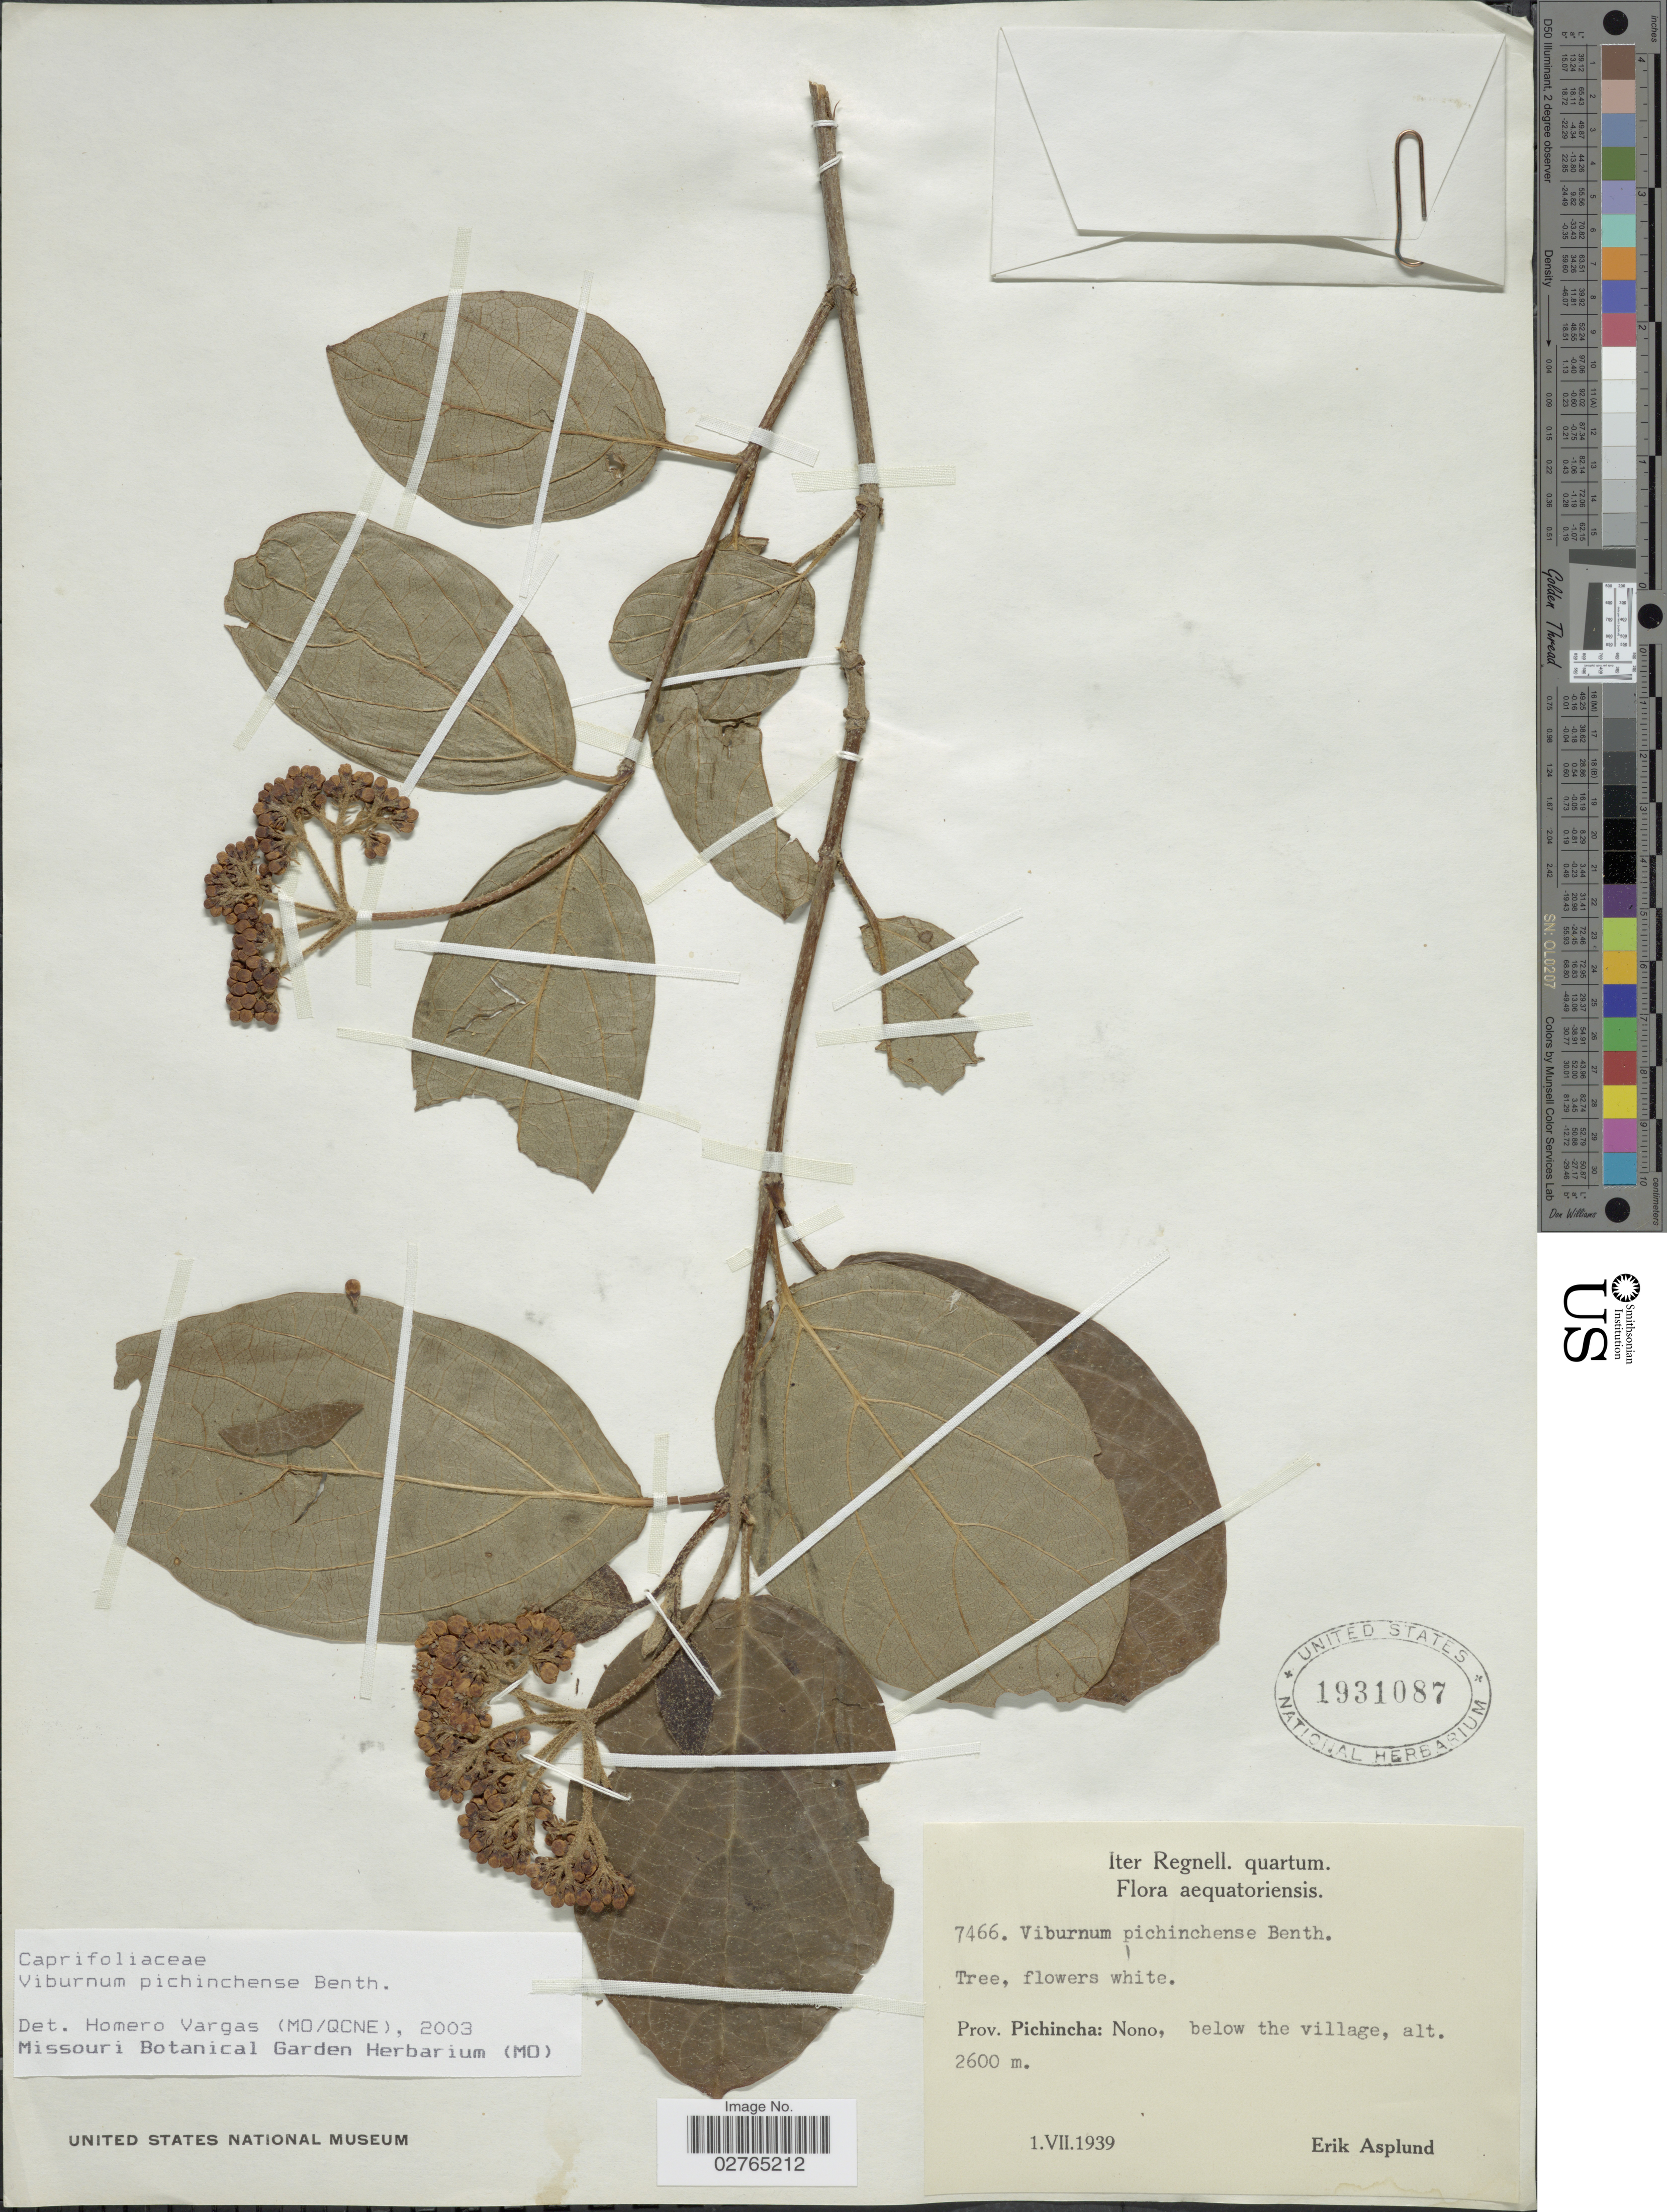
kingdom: Plantae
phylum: Tracheophyta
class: Magnoliopsida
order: Dipsacales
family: Viburnaceae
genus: Viburnum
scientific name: Viburnum pichinchense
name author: Benth.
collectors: E. Asplund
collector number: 7466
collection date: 1939-07-01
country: Ecuador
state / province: Pichincha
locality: Nono, below the village.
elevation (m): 2600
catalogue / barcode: US 1931087